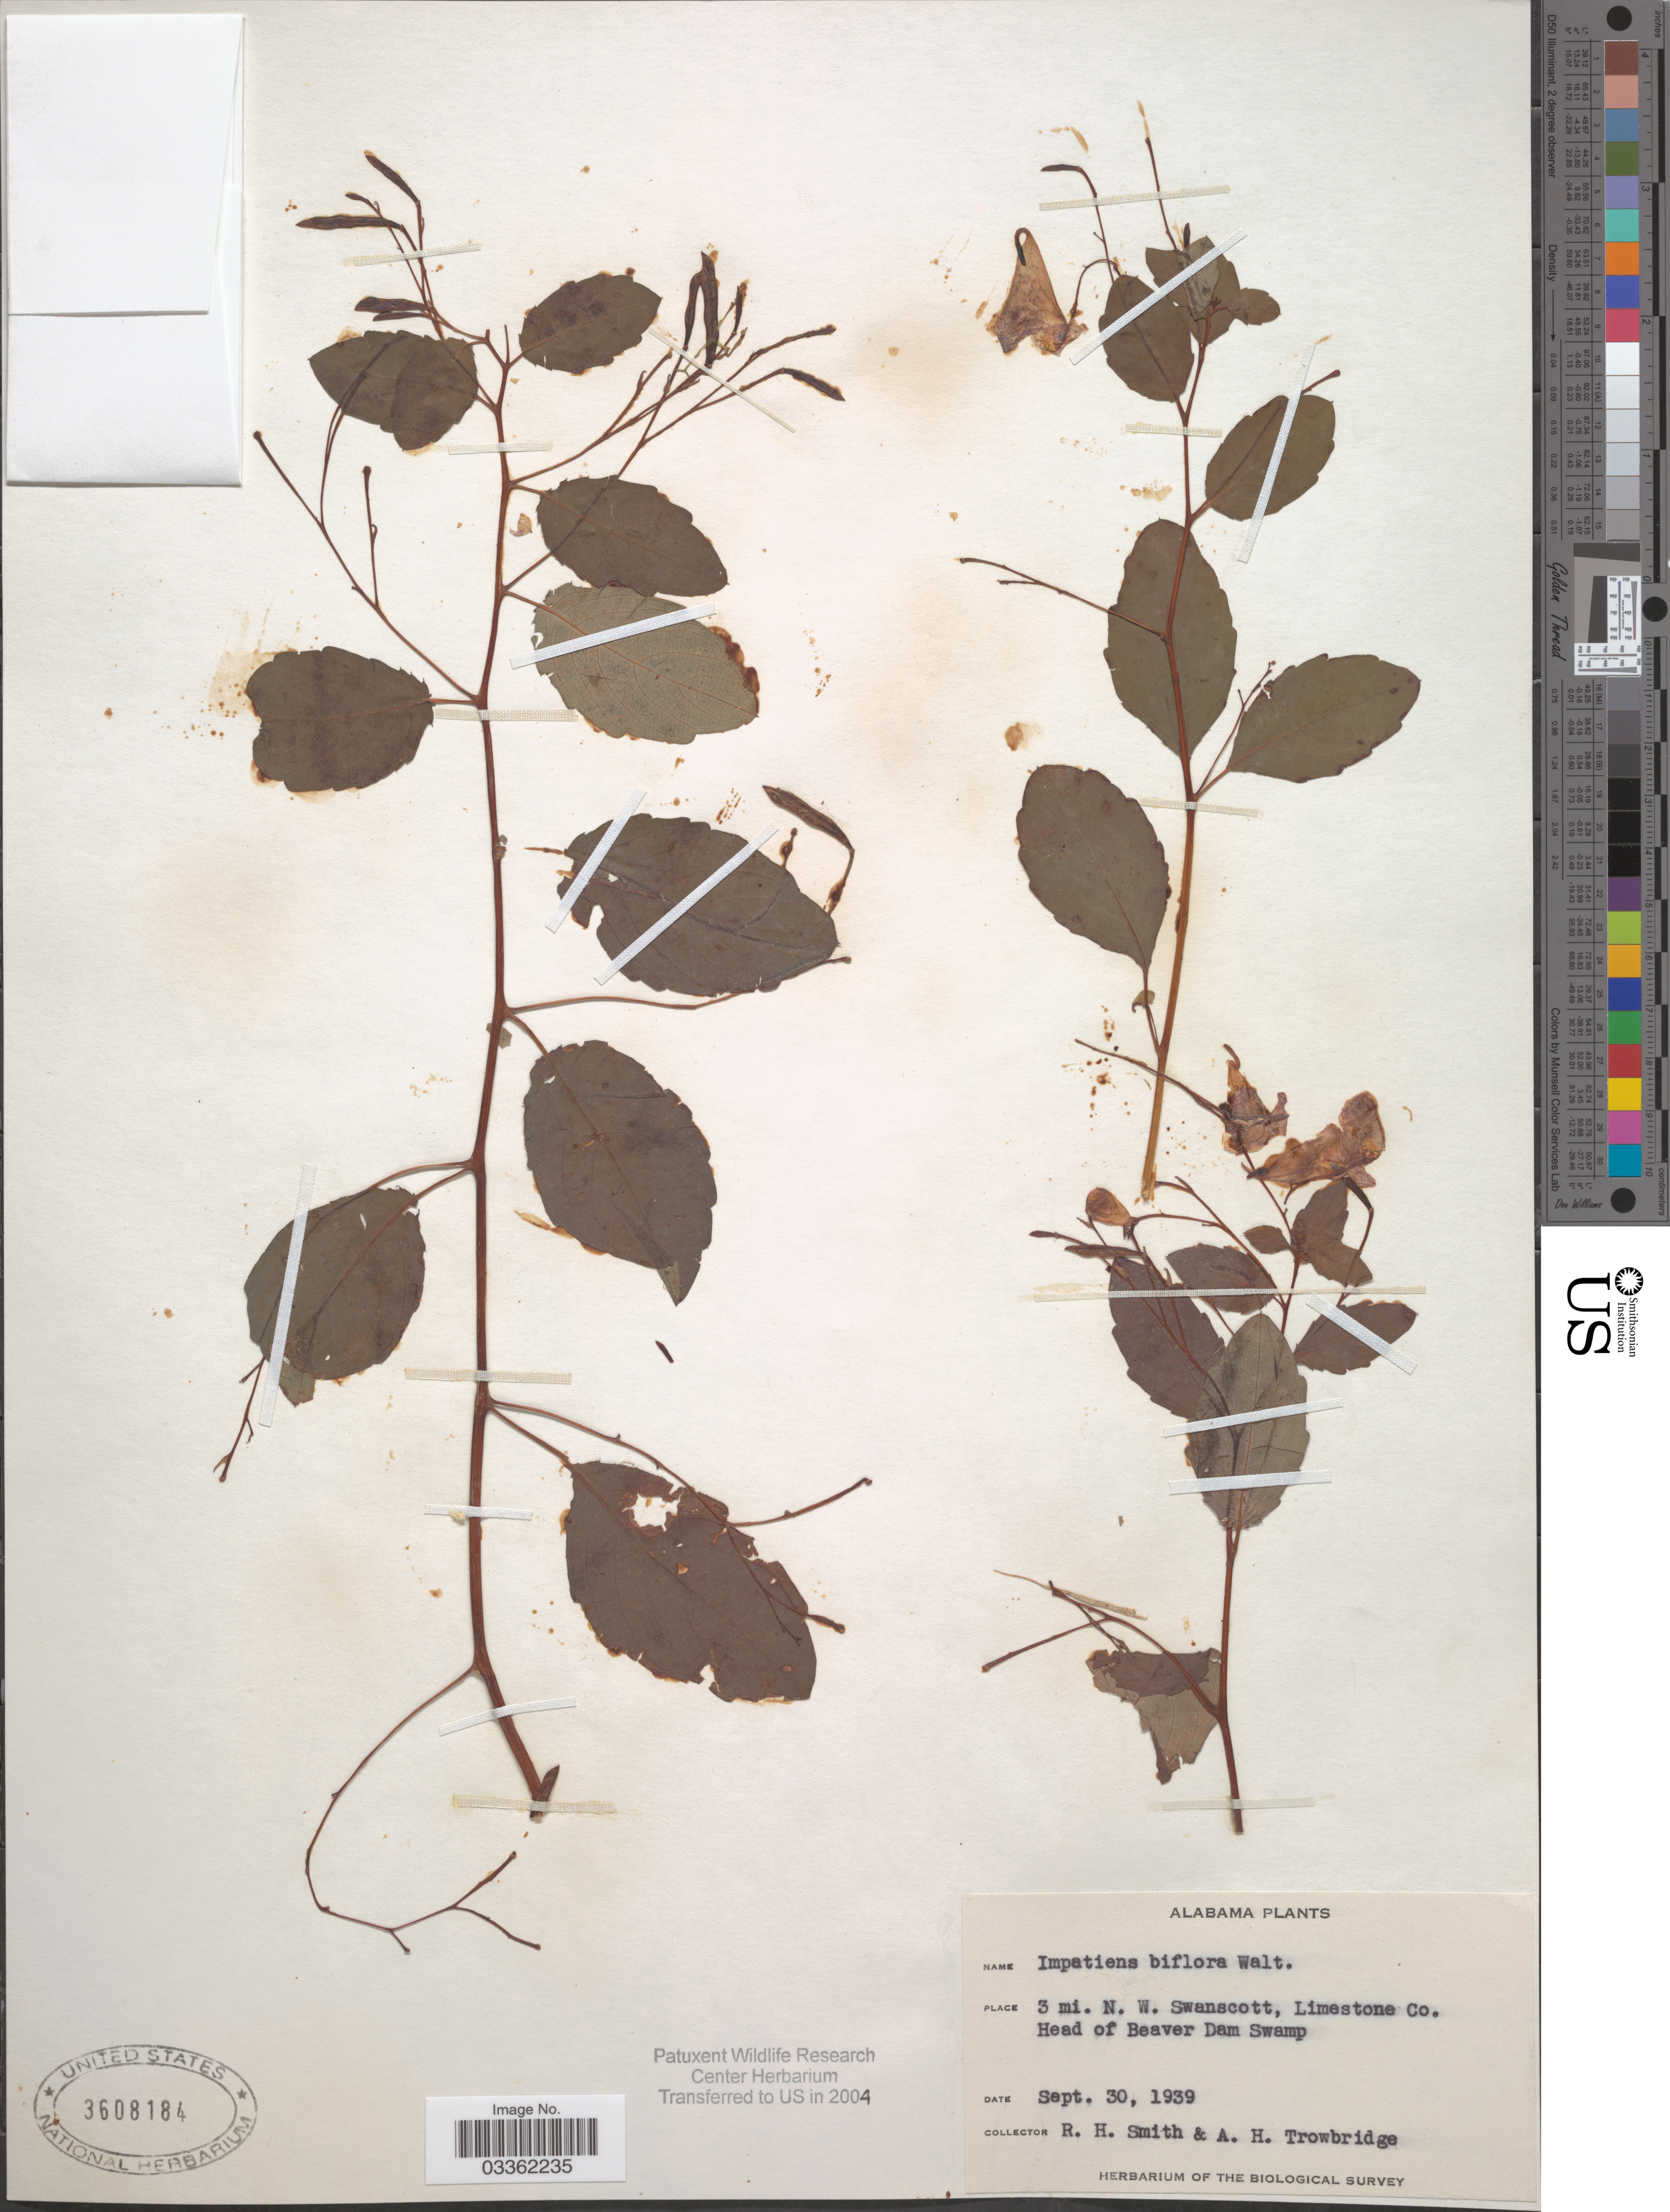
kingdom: Plantae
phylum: Tracheophyta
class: Magnoliopsida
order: Ericales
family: Balsaminaceae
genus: Impatiens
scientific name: Impatiens capensis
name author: Meerb.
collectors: R. H. Smith & A. H. Trowbridge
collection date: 1939-09-30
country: United States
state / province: Alabama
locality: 3 mi. N.W. Swanscott, Limestone Co., Head of Beaver Dam Swamp.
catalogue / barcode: US 3608184